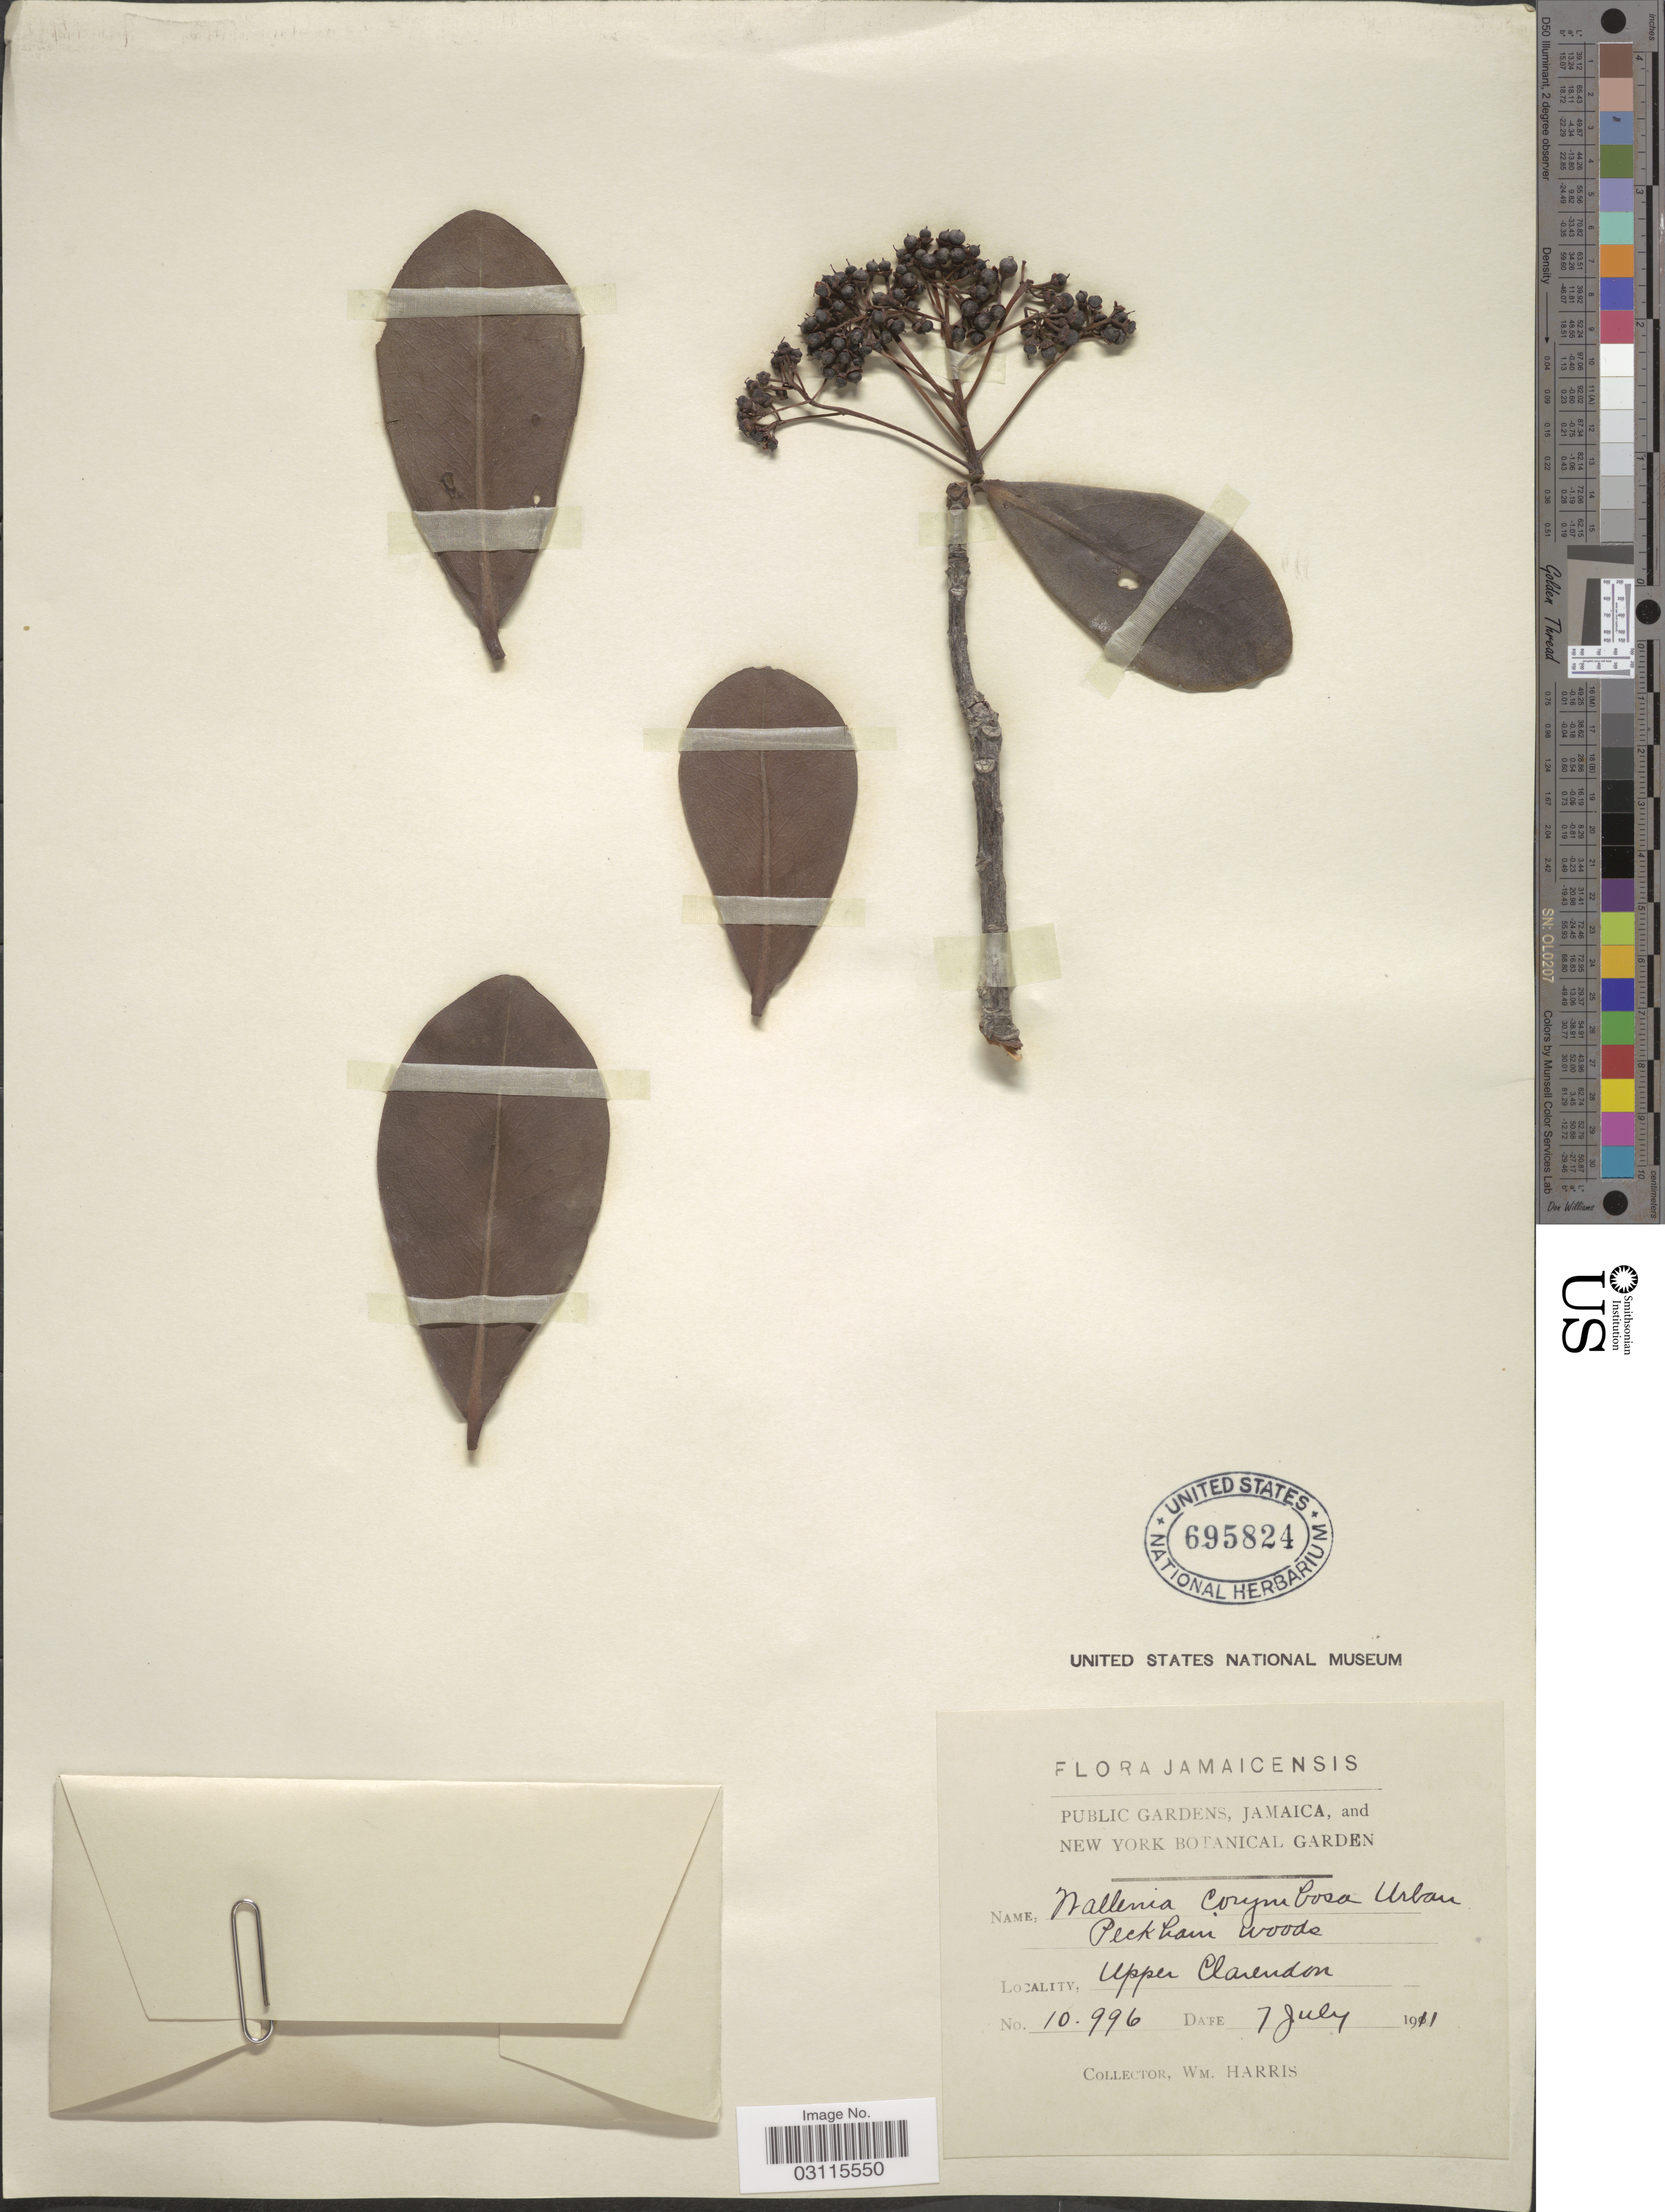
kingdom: Plantae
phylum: Tracheophyta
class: Magnoliopsida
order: Ericales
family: Primulaceae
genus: Wallenia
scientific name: Wallenia corymbosa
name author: Urb.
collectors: W. H. Harris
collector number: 10996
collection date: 1911-07-07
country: Jamaica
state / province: Clarendon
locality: Peckham Woods. Upper Clarendon.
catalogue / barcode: US 695824